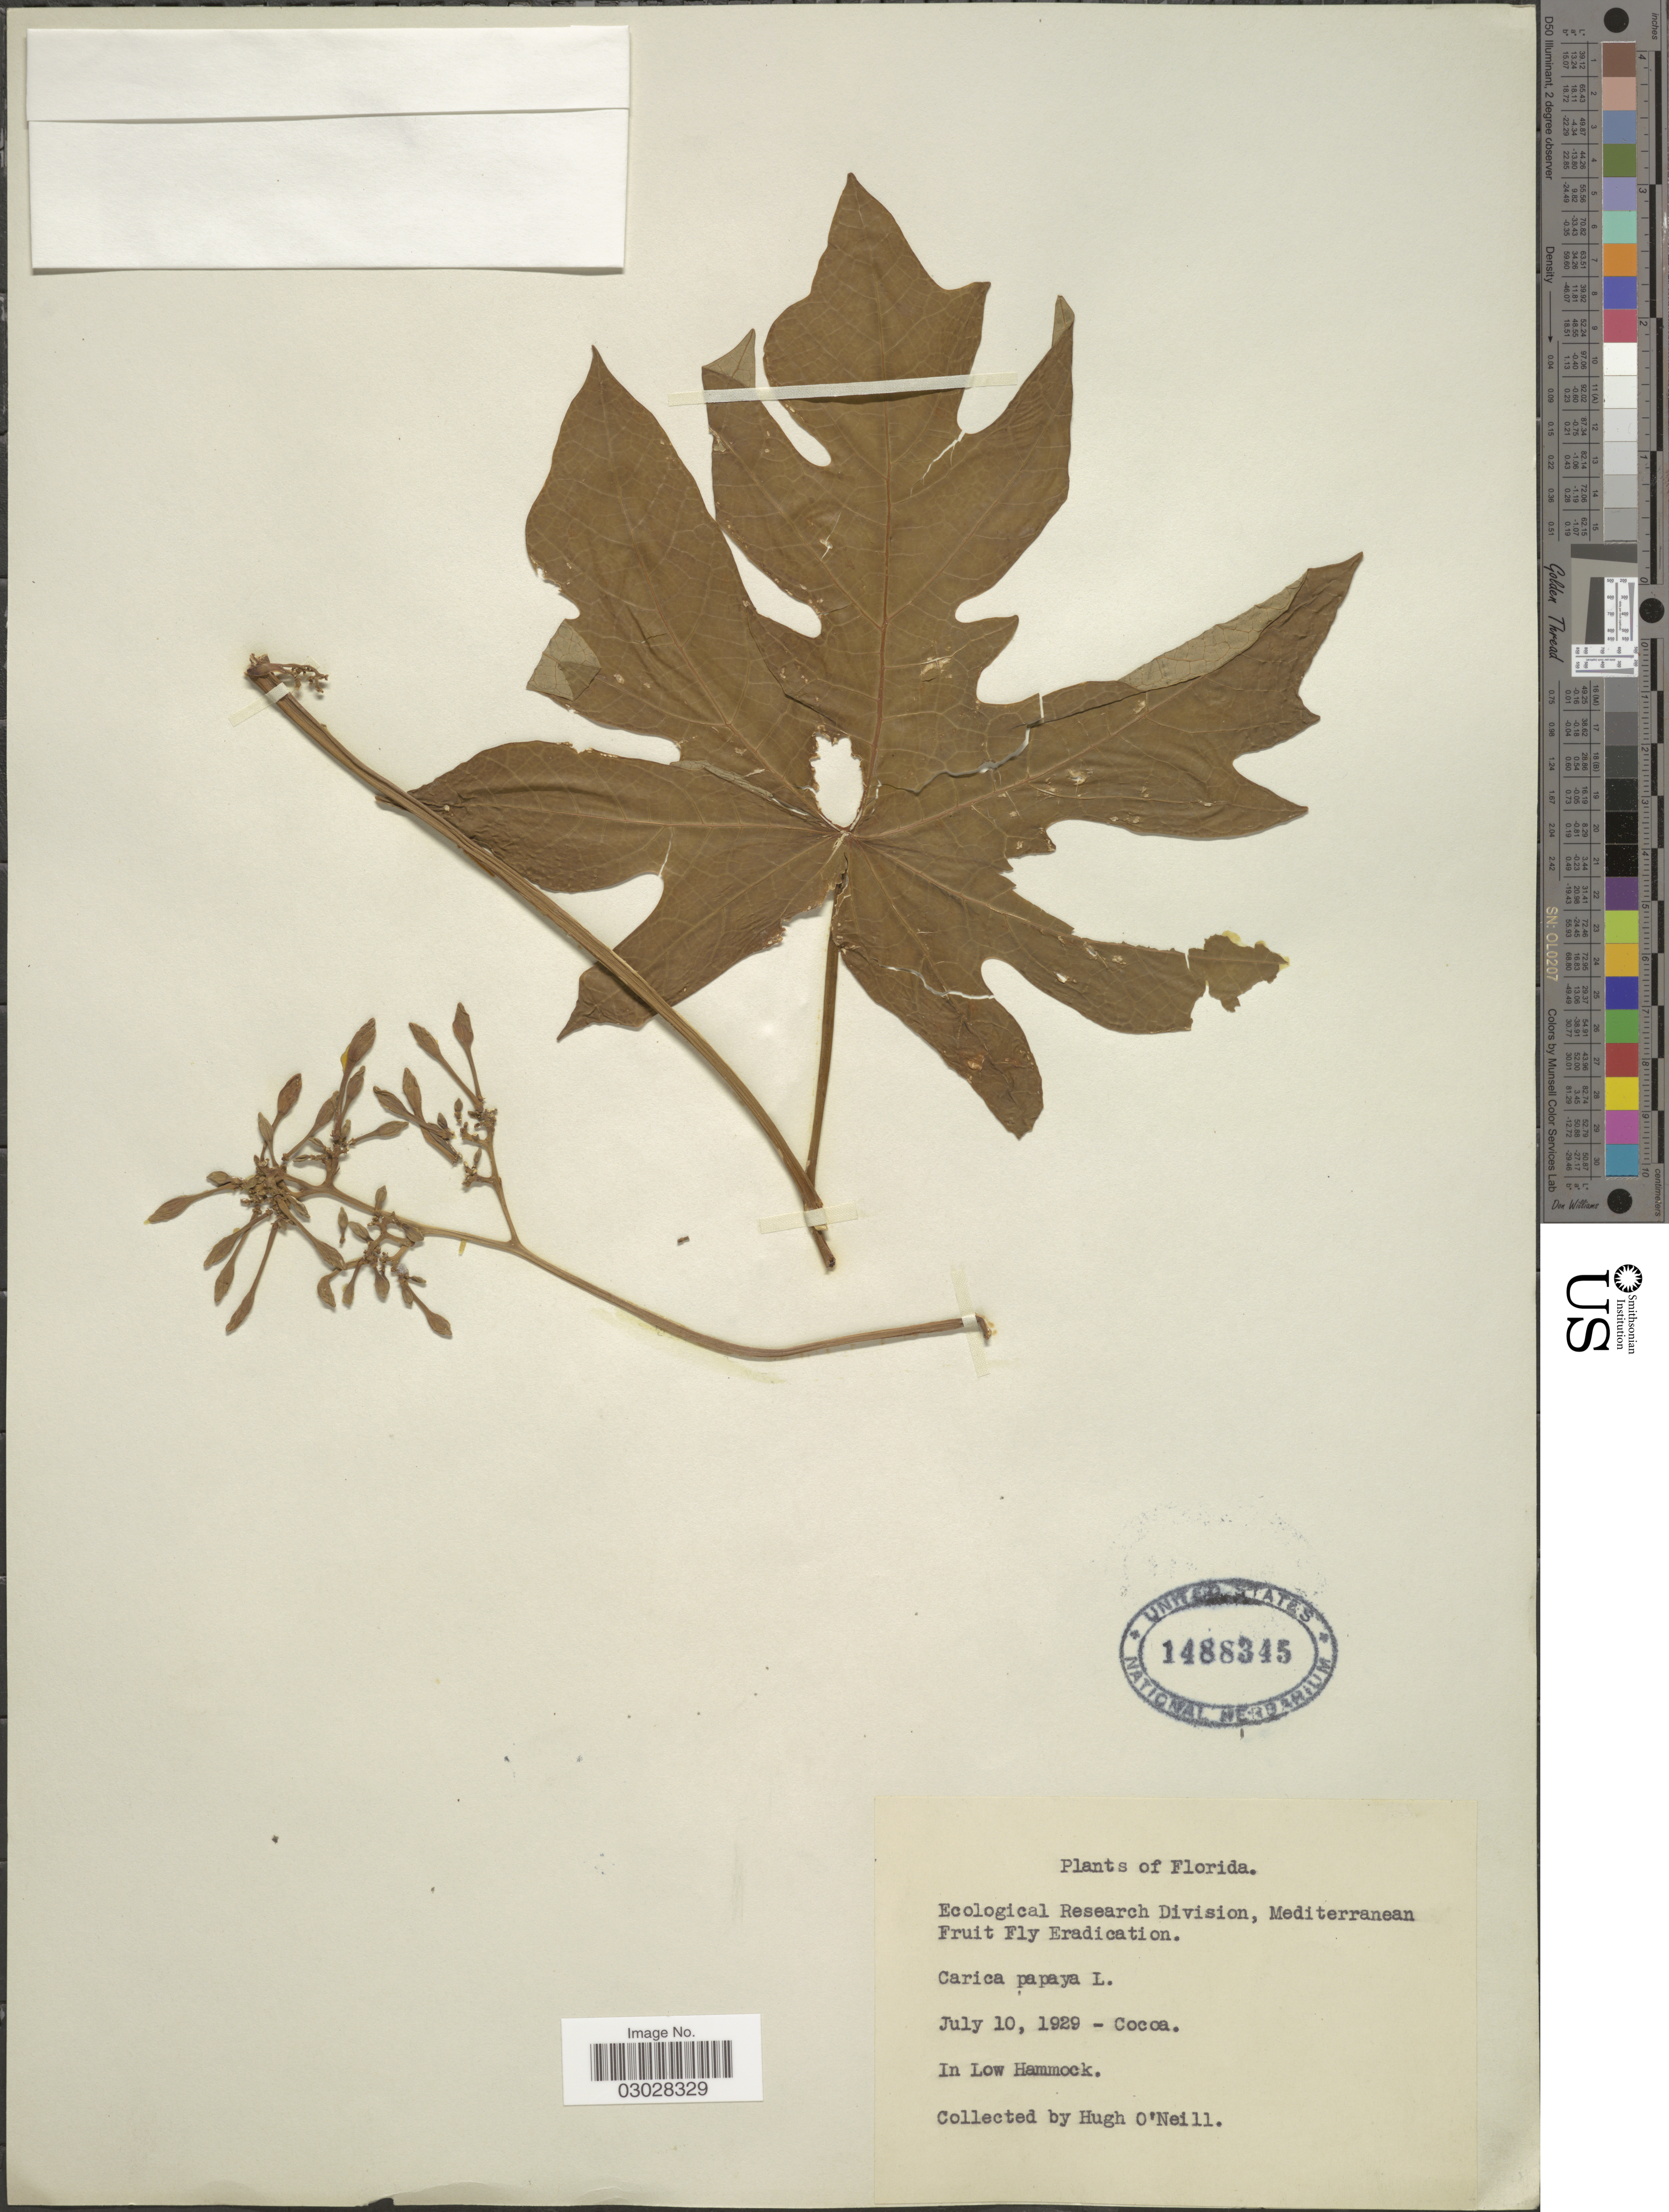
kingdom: Plantae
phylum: Tracheophyta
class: Magnoliopsida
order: Brassicales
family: Caricaceae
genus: Carica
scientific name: Carica papaya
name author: L.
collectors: H. O'Neill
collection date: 1929-07-10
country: United States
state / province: Florida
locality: Cocoa. In Low Hammock.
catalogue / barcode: US 1488345